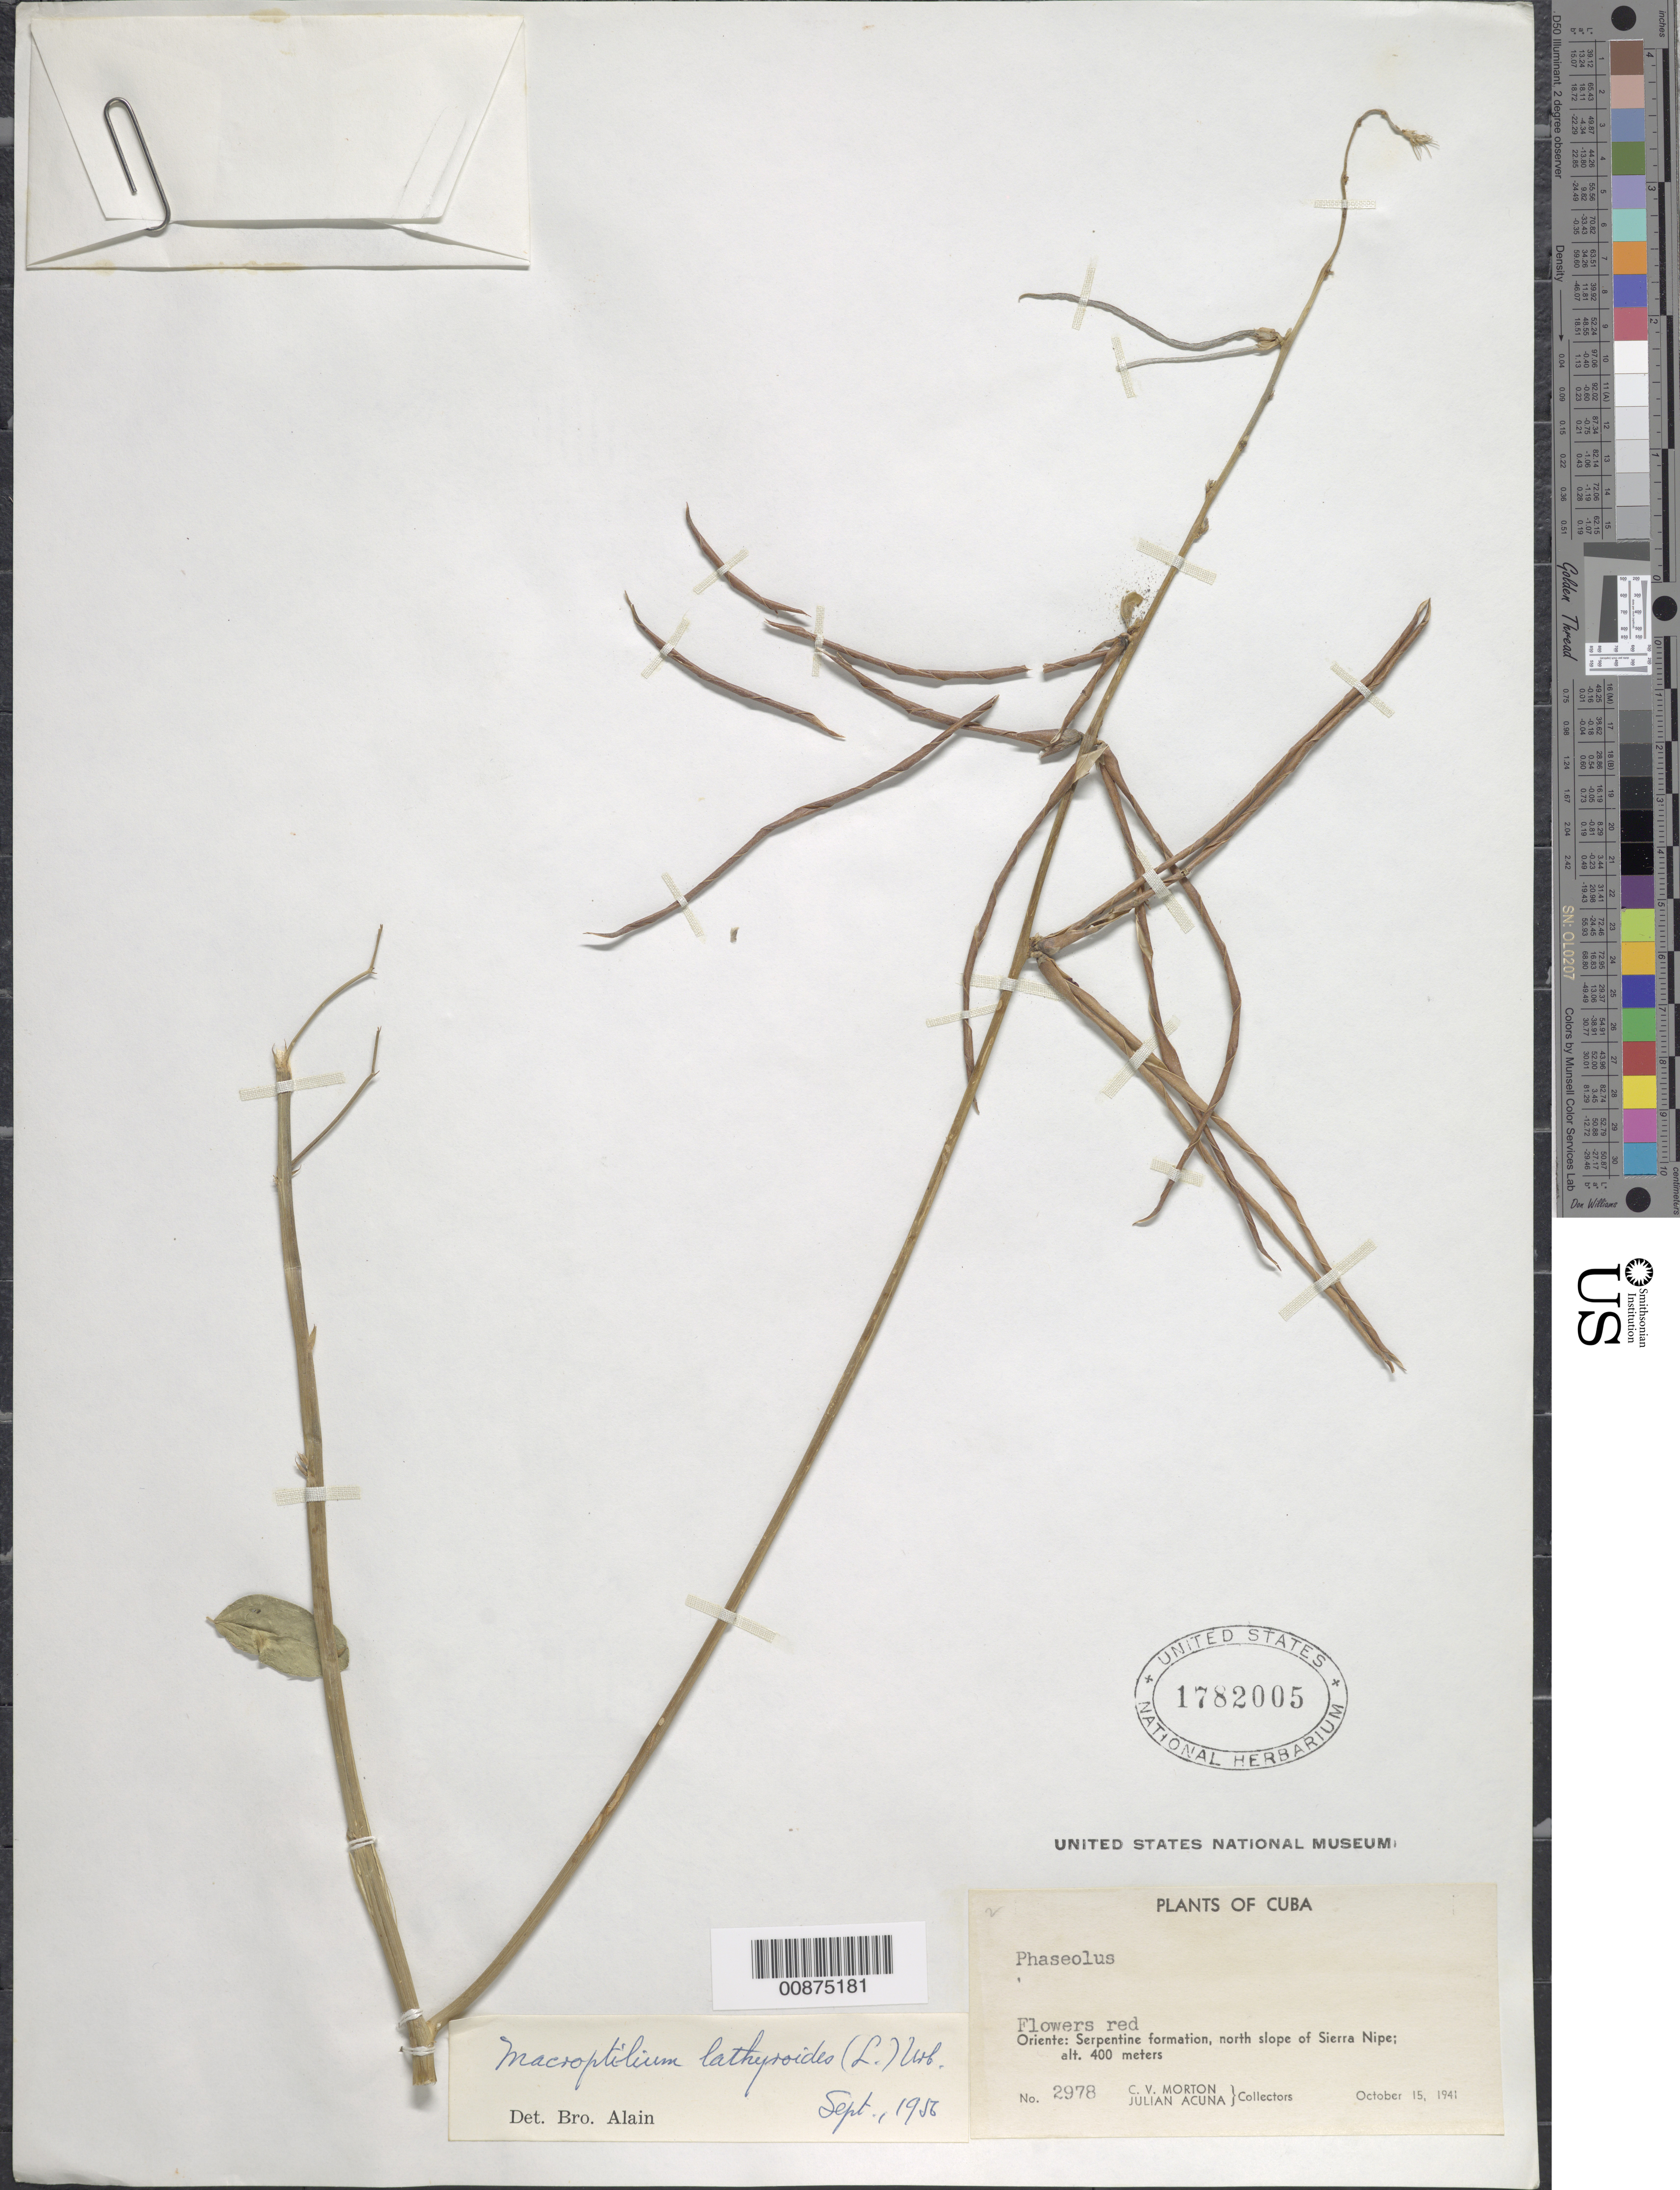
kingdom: Plantae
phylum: Tracheophyta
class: Magnoliopsida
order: Fabales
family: Fabaceae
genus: Macroptilium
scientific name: Macroptilium lathyroides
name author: (L.) Urb.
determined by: Liogier, Alain H.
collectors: C. V. Morton & J. Acuña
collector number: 2978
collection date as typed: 15 Oct 1941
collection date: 1941-10-15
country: Cuba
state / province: Holguín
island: Cuba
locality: North slope of Sierra Nipe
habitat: Serpentine formation.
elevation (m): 400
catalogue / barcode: US 1782005